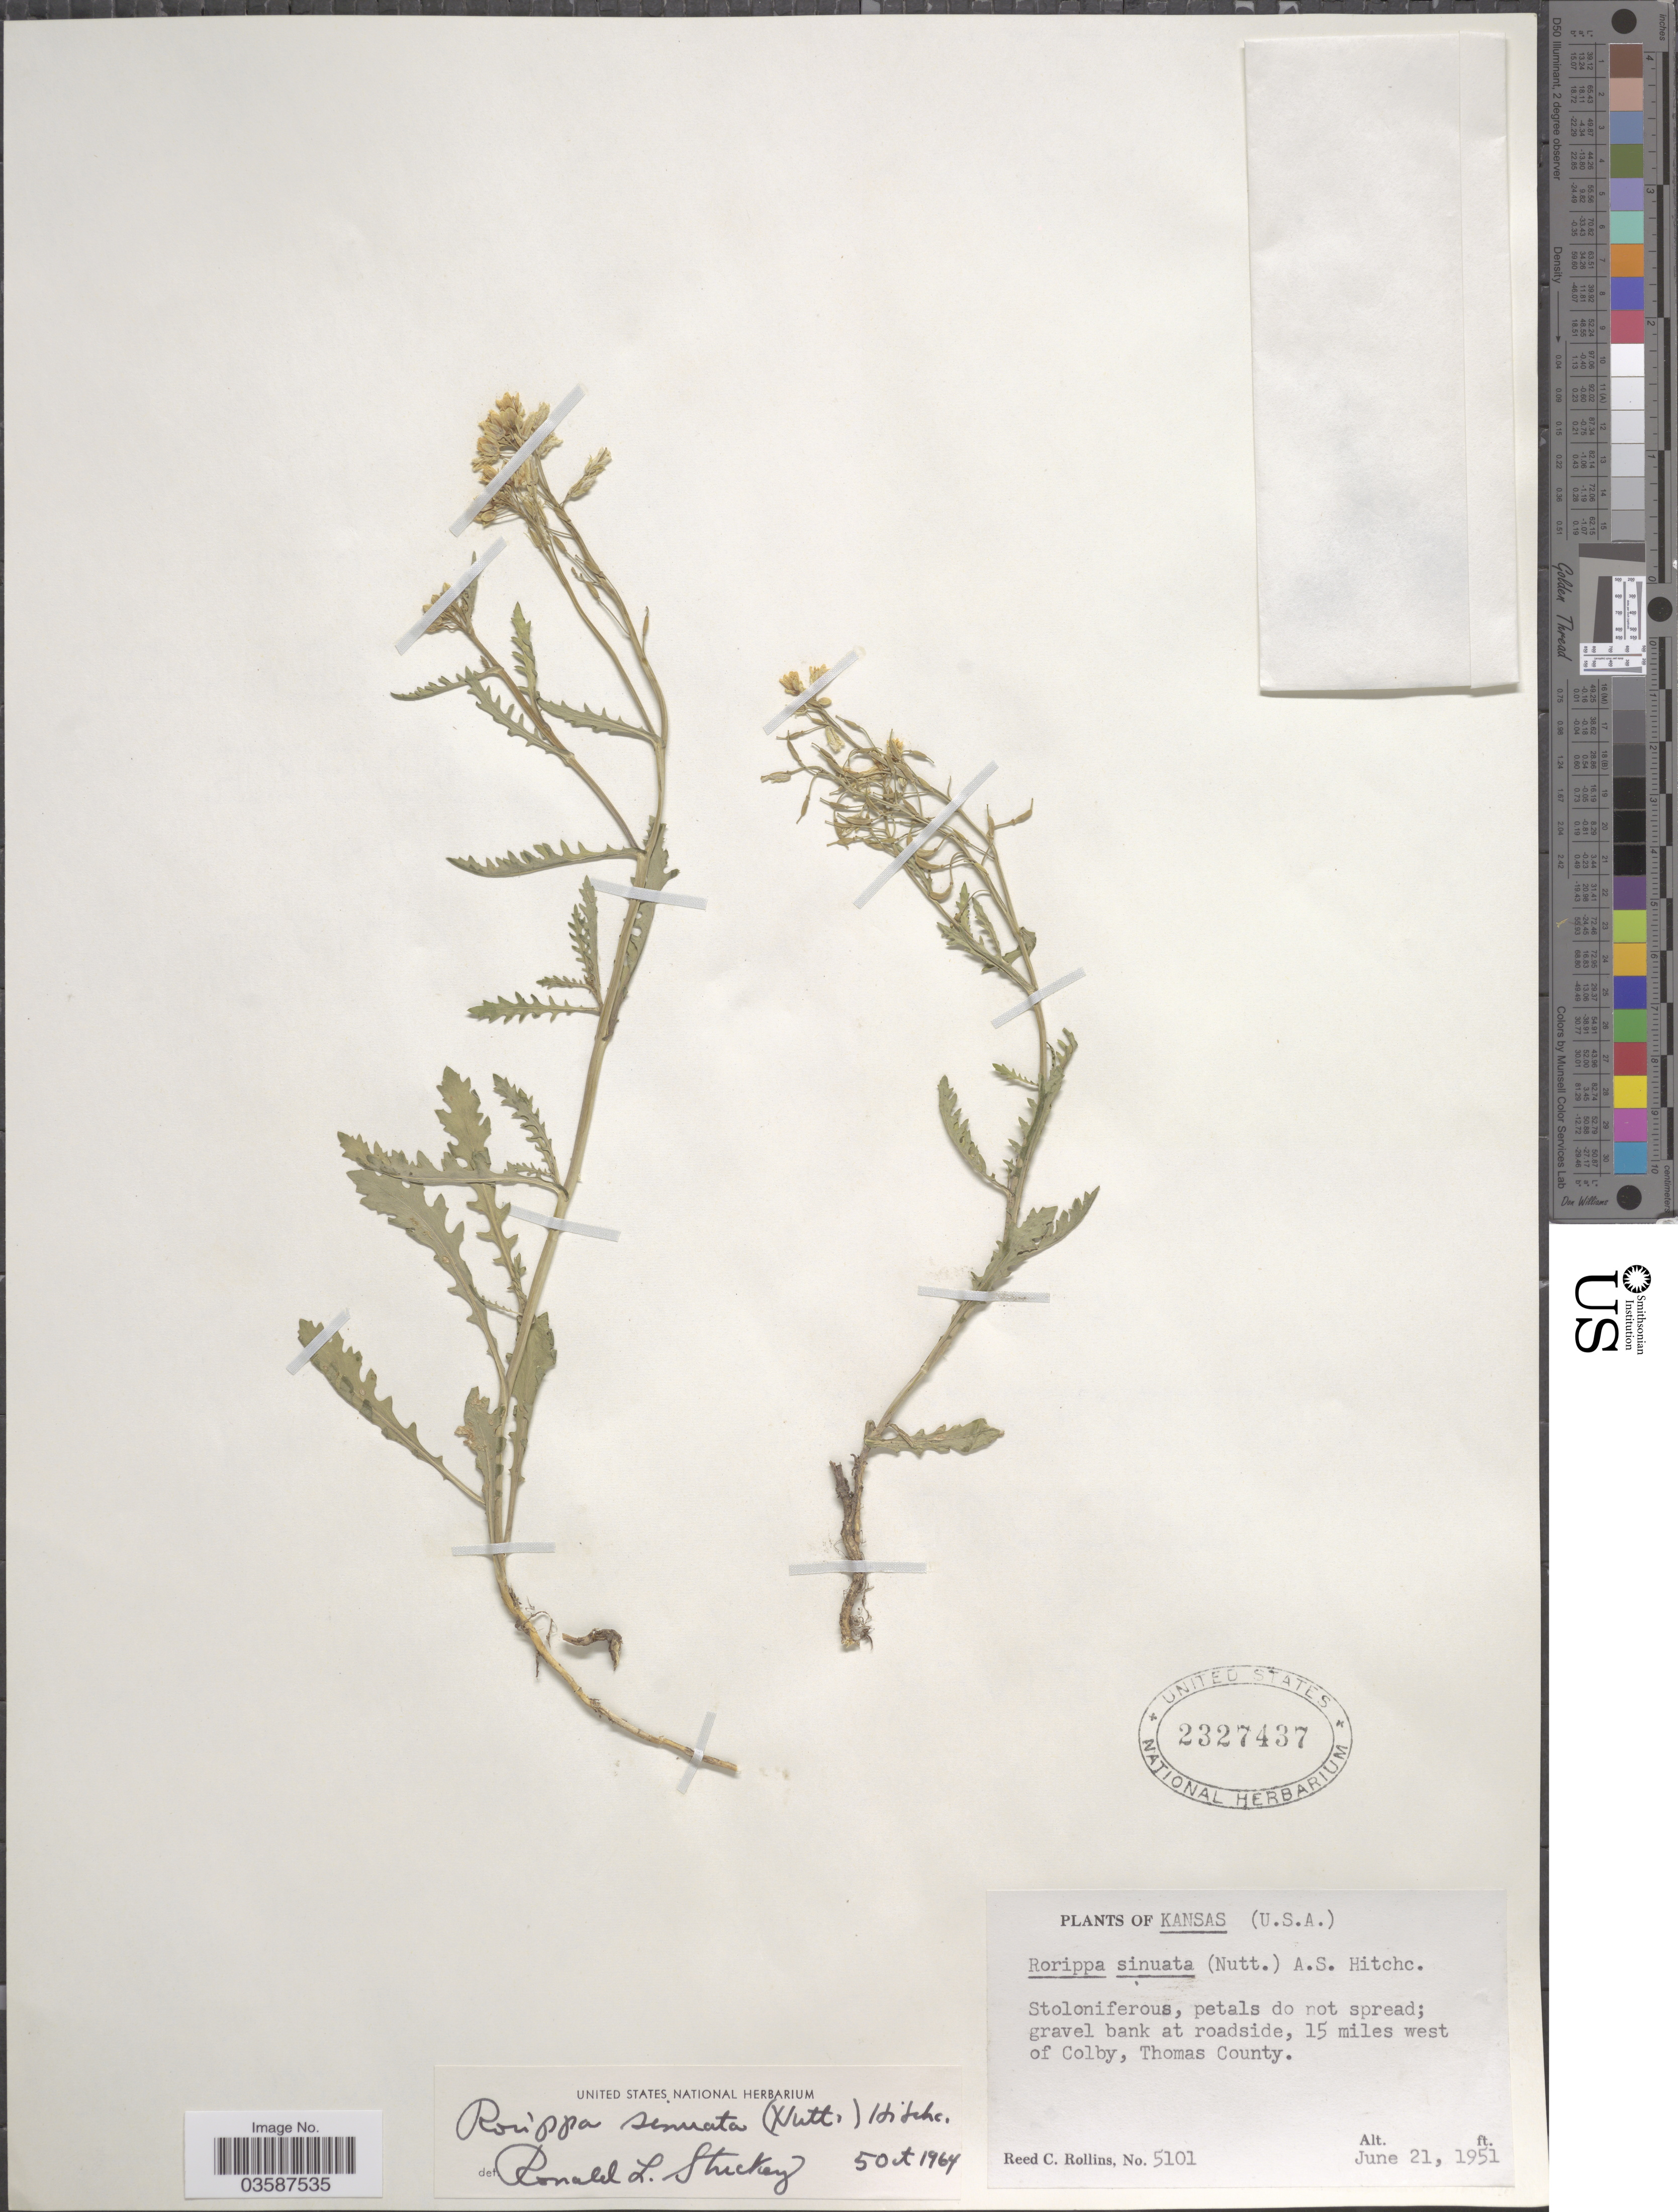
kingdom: Plantae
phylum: Tracheophyta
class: Magnoliopsida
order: Brassicales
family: Brassicaceae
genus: Rorippa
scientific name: Rorippa sinuata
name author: (Nutt.) Hitchc.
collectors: R. C. Rollins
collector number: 5101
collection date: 1951-06-21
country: United States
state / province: Kansas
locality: Gravel bank at roadside, 15 miles west of Colby, Thomas County.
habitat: gravel bank at roadside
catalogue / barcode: US 2327437